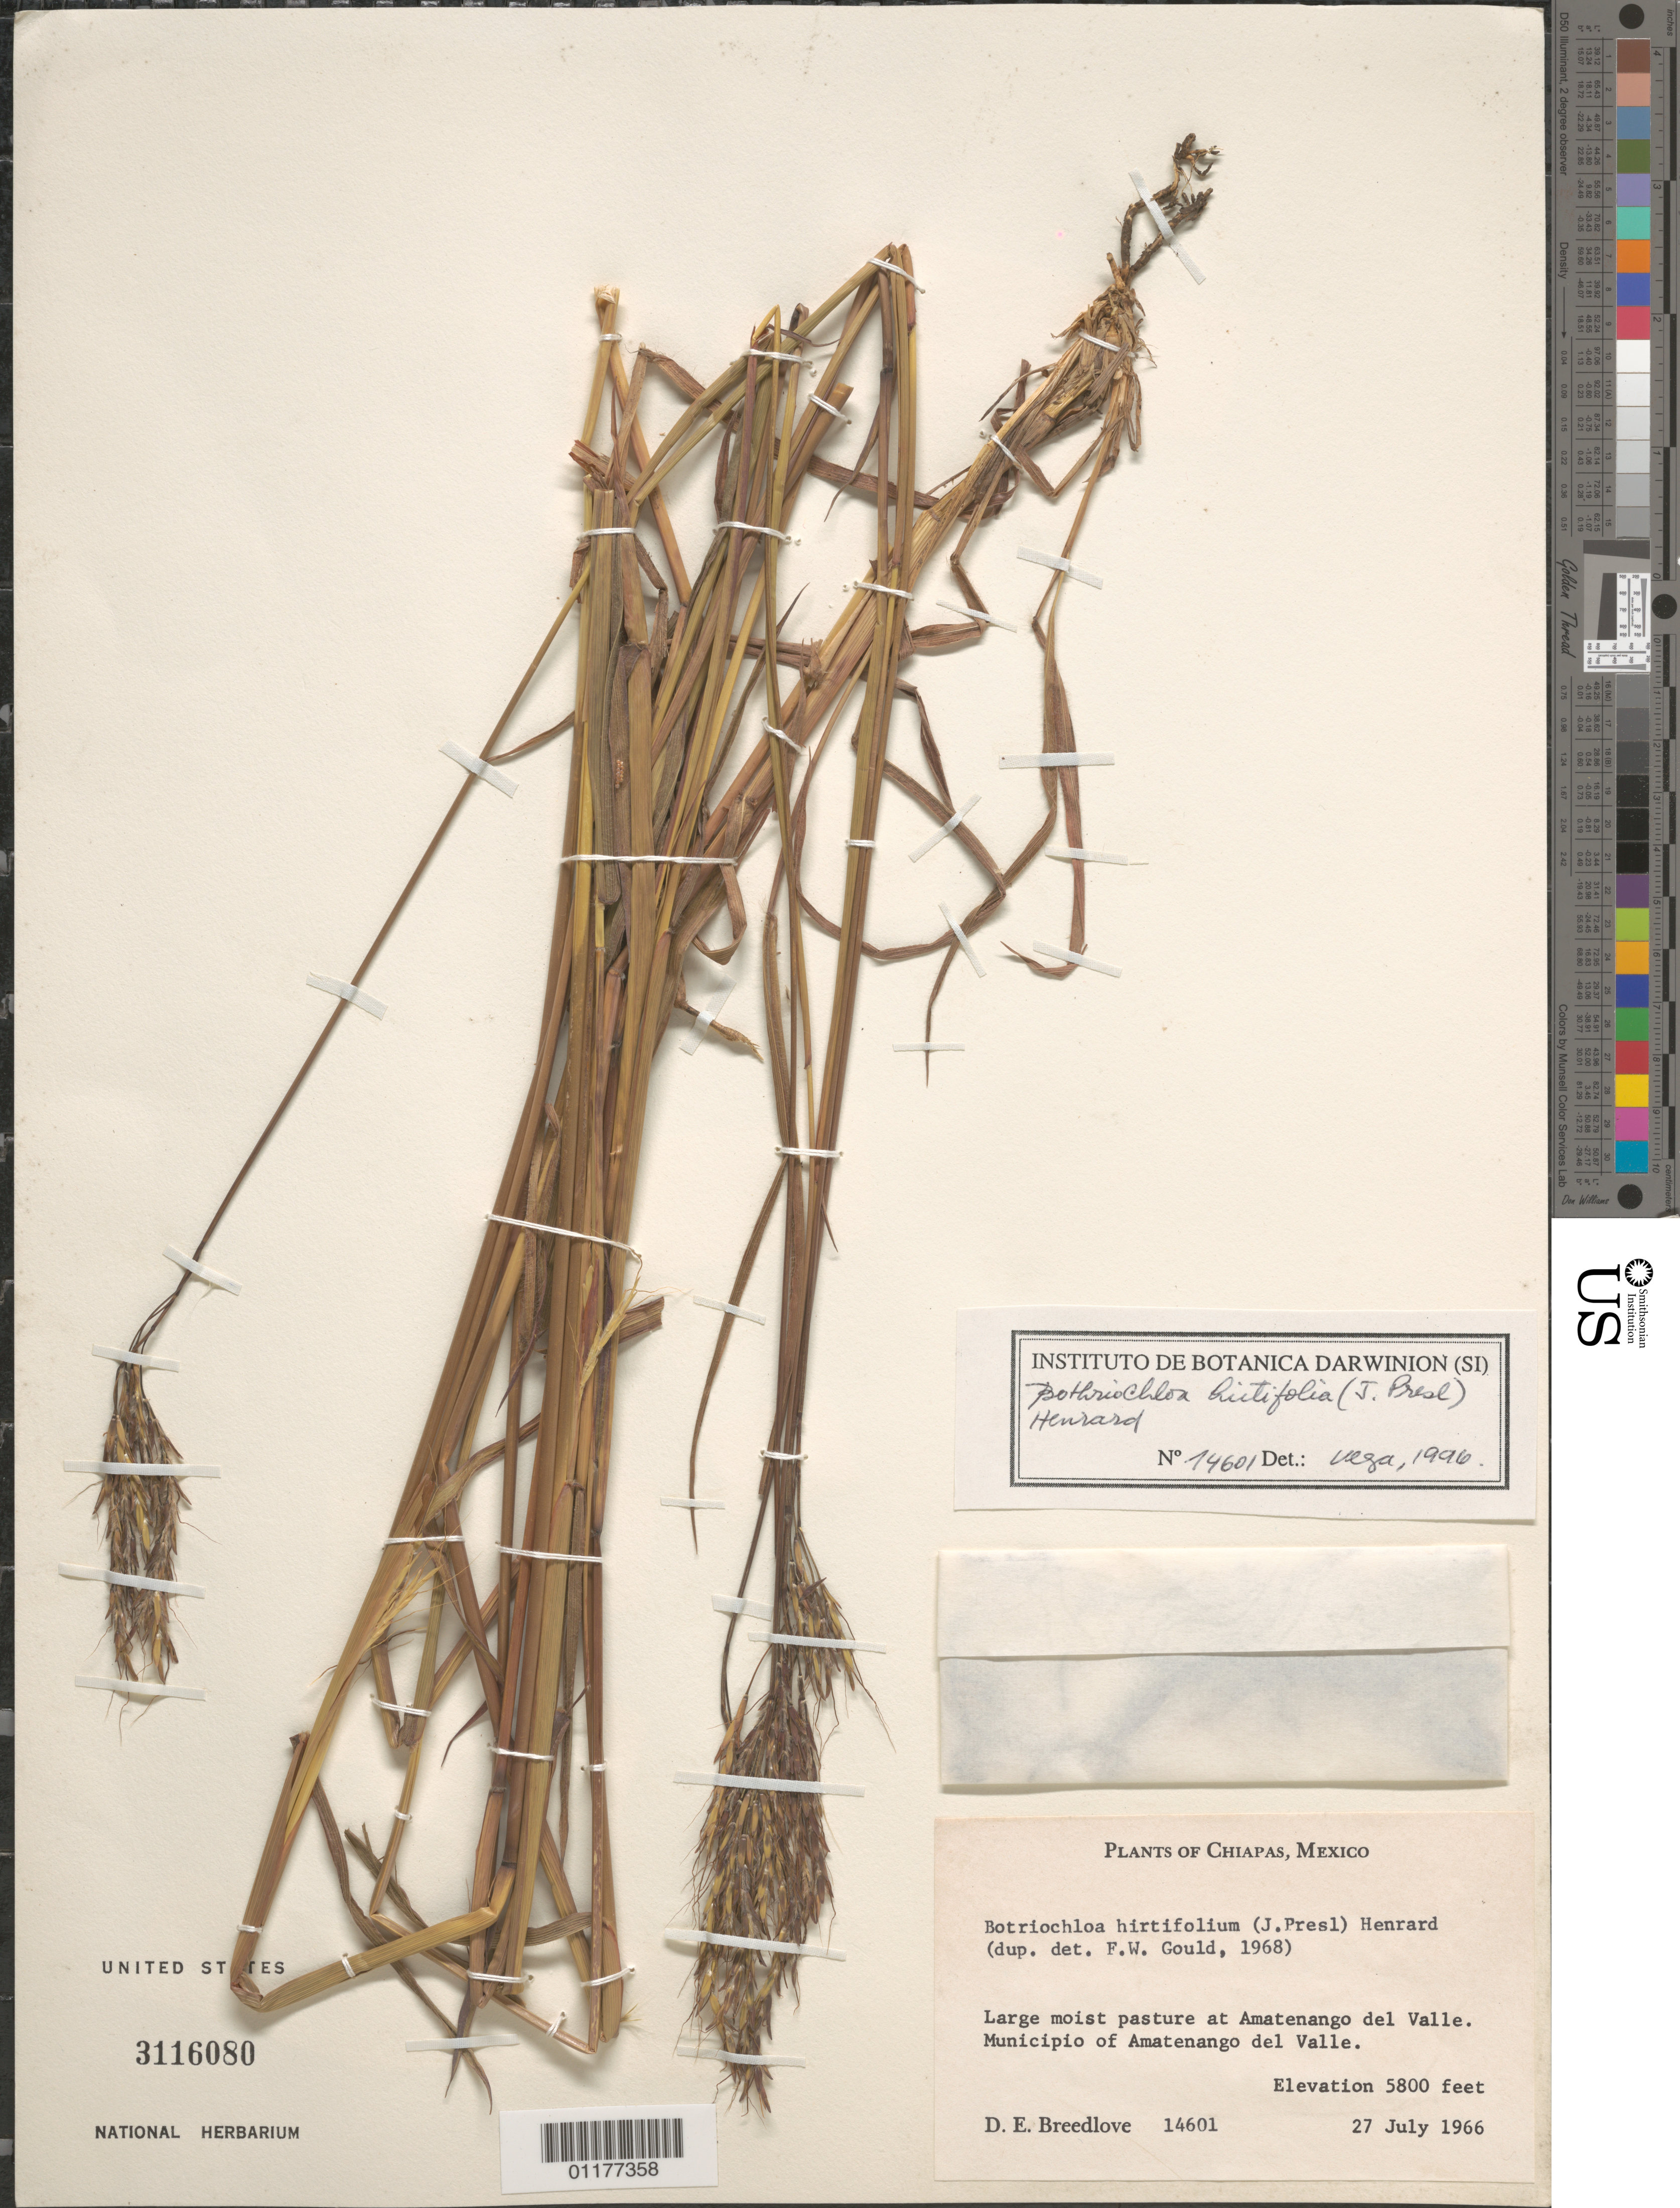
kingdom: Plantae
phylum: Tracheophyta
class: Liliopsida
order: Poales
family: Poaceae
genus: Bothriochloa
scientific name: Bothriochloa hirtifolia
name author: (J. Presl) Henr.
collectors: D. E. Breedlove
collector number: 14601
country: Mexico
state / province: Chiapas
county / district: Amatenango del Valle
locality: At Amatenango del Valle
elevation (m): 1768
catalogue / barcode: US 3116080